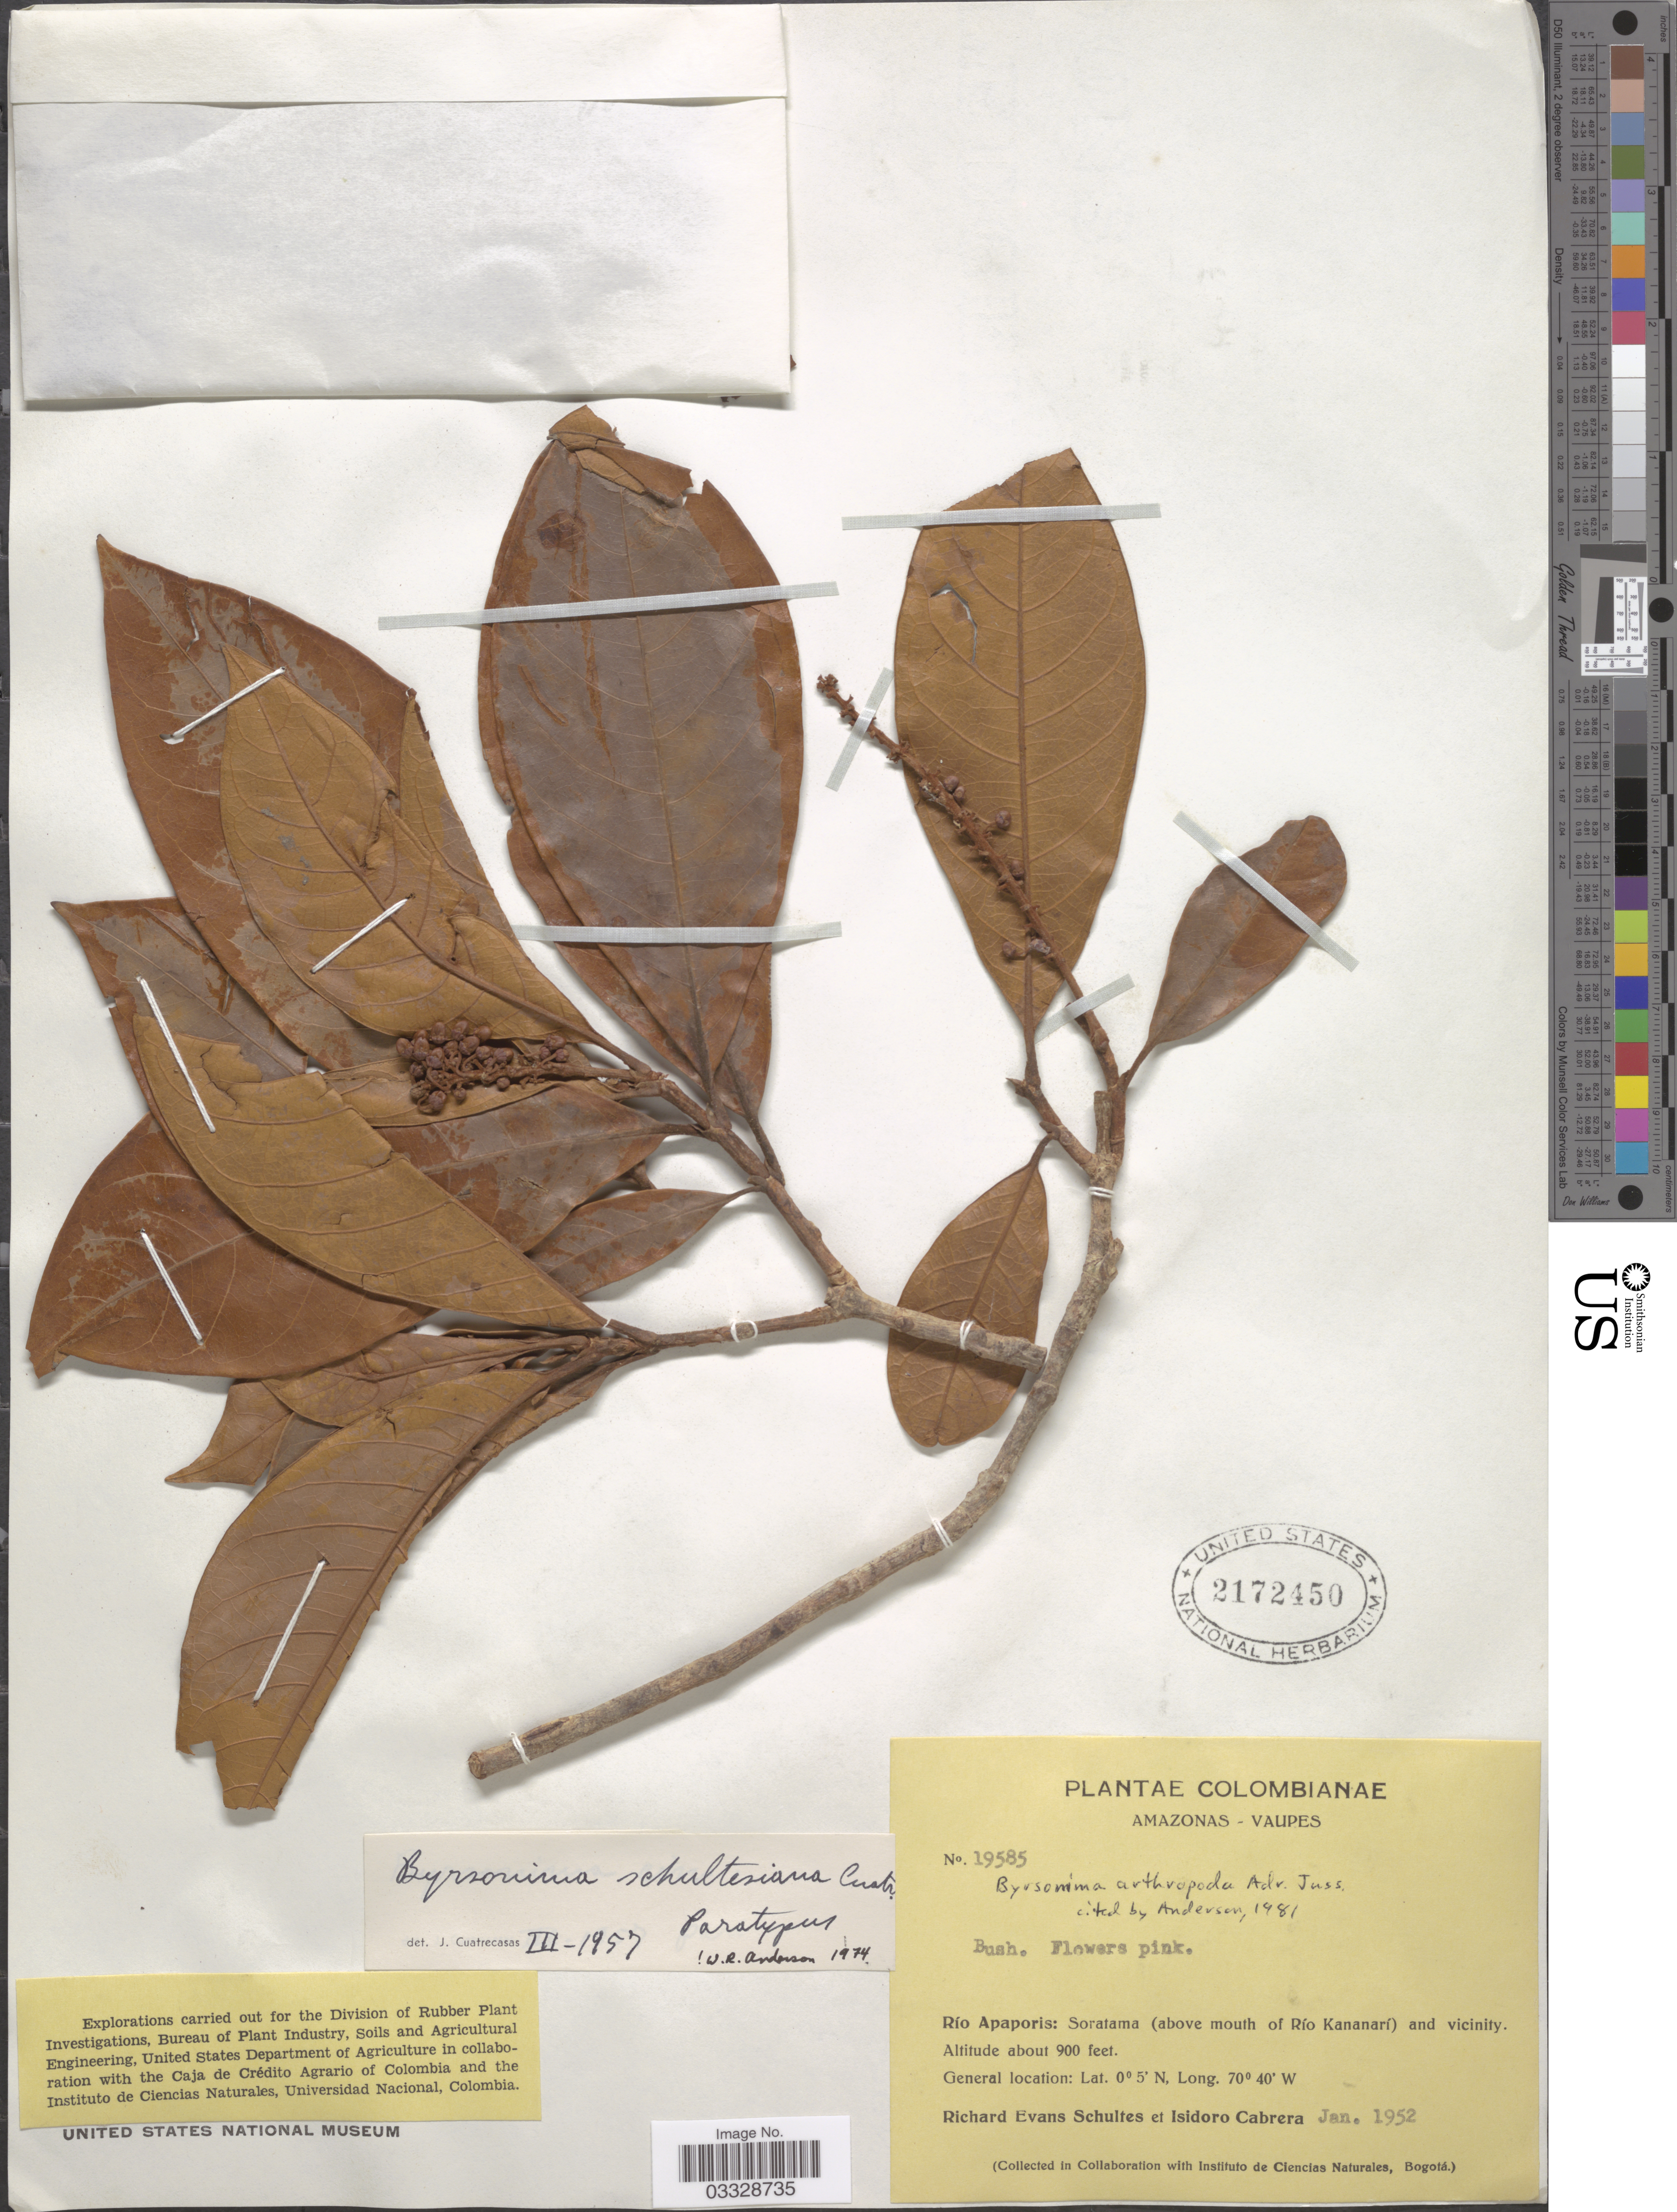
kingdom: Plantae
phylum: Tracheophyta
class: Magnoliopsida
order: Malpighiales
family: Malpighiaceae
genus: Byrsonima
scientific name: Byrsonima arthropoda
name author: A. Juss.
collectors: R. E. Schultes & I. Cabrera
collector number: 19585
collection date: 1952-01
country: Colombia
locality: Amazonas - Vaupes. Río Apaporis: Soratama (above mouth of Río Kananarí) and vicinity.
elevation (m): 274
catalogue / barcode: US 2172450